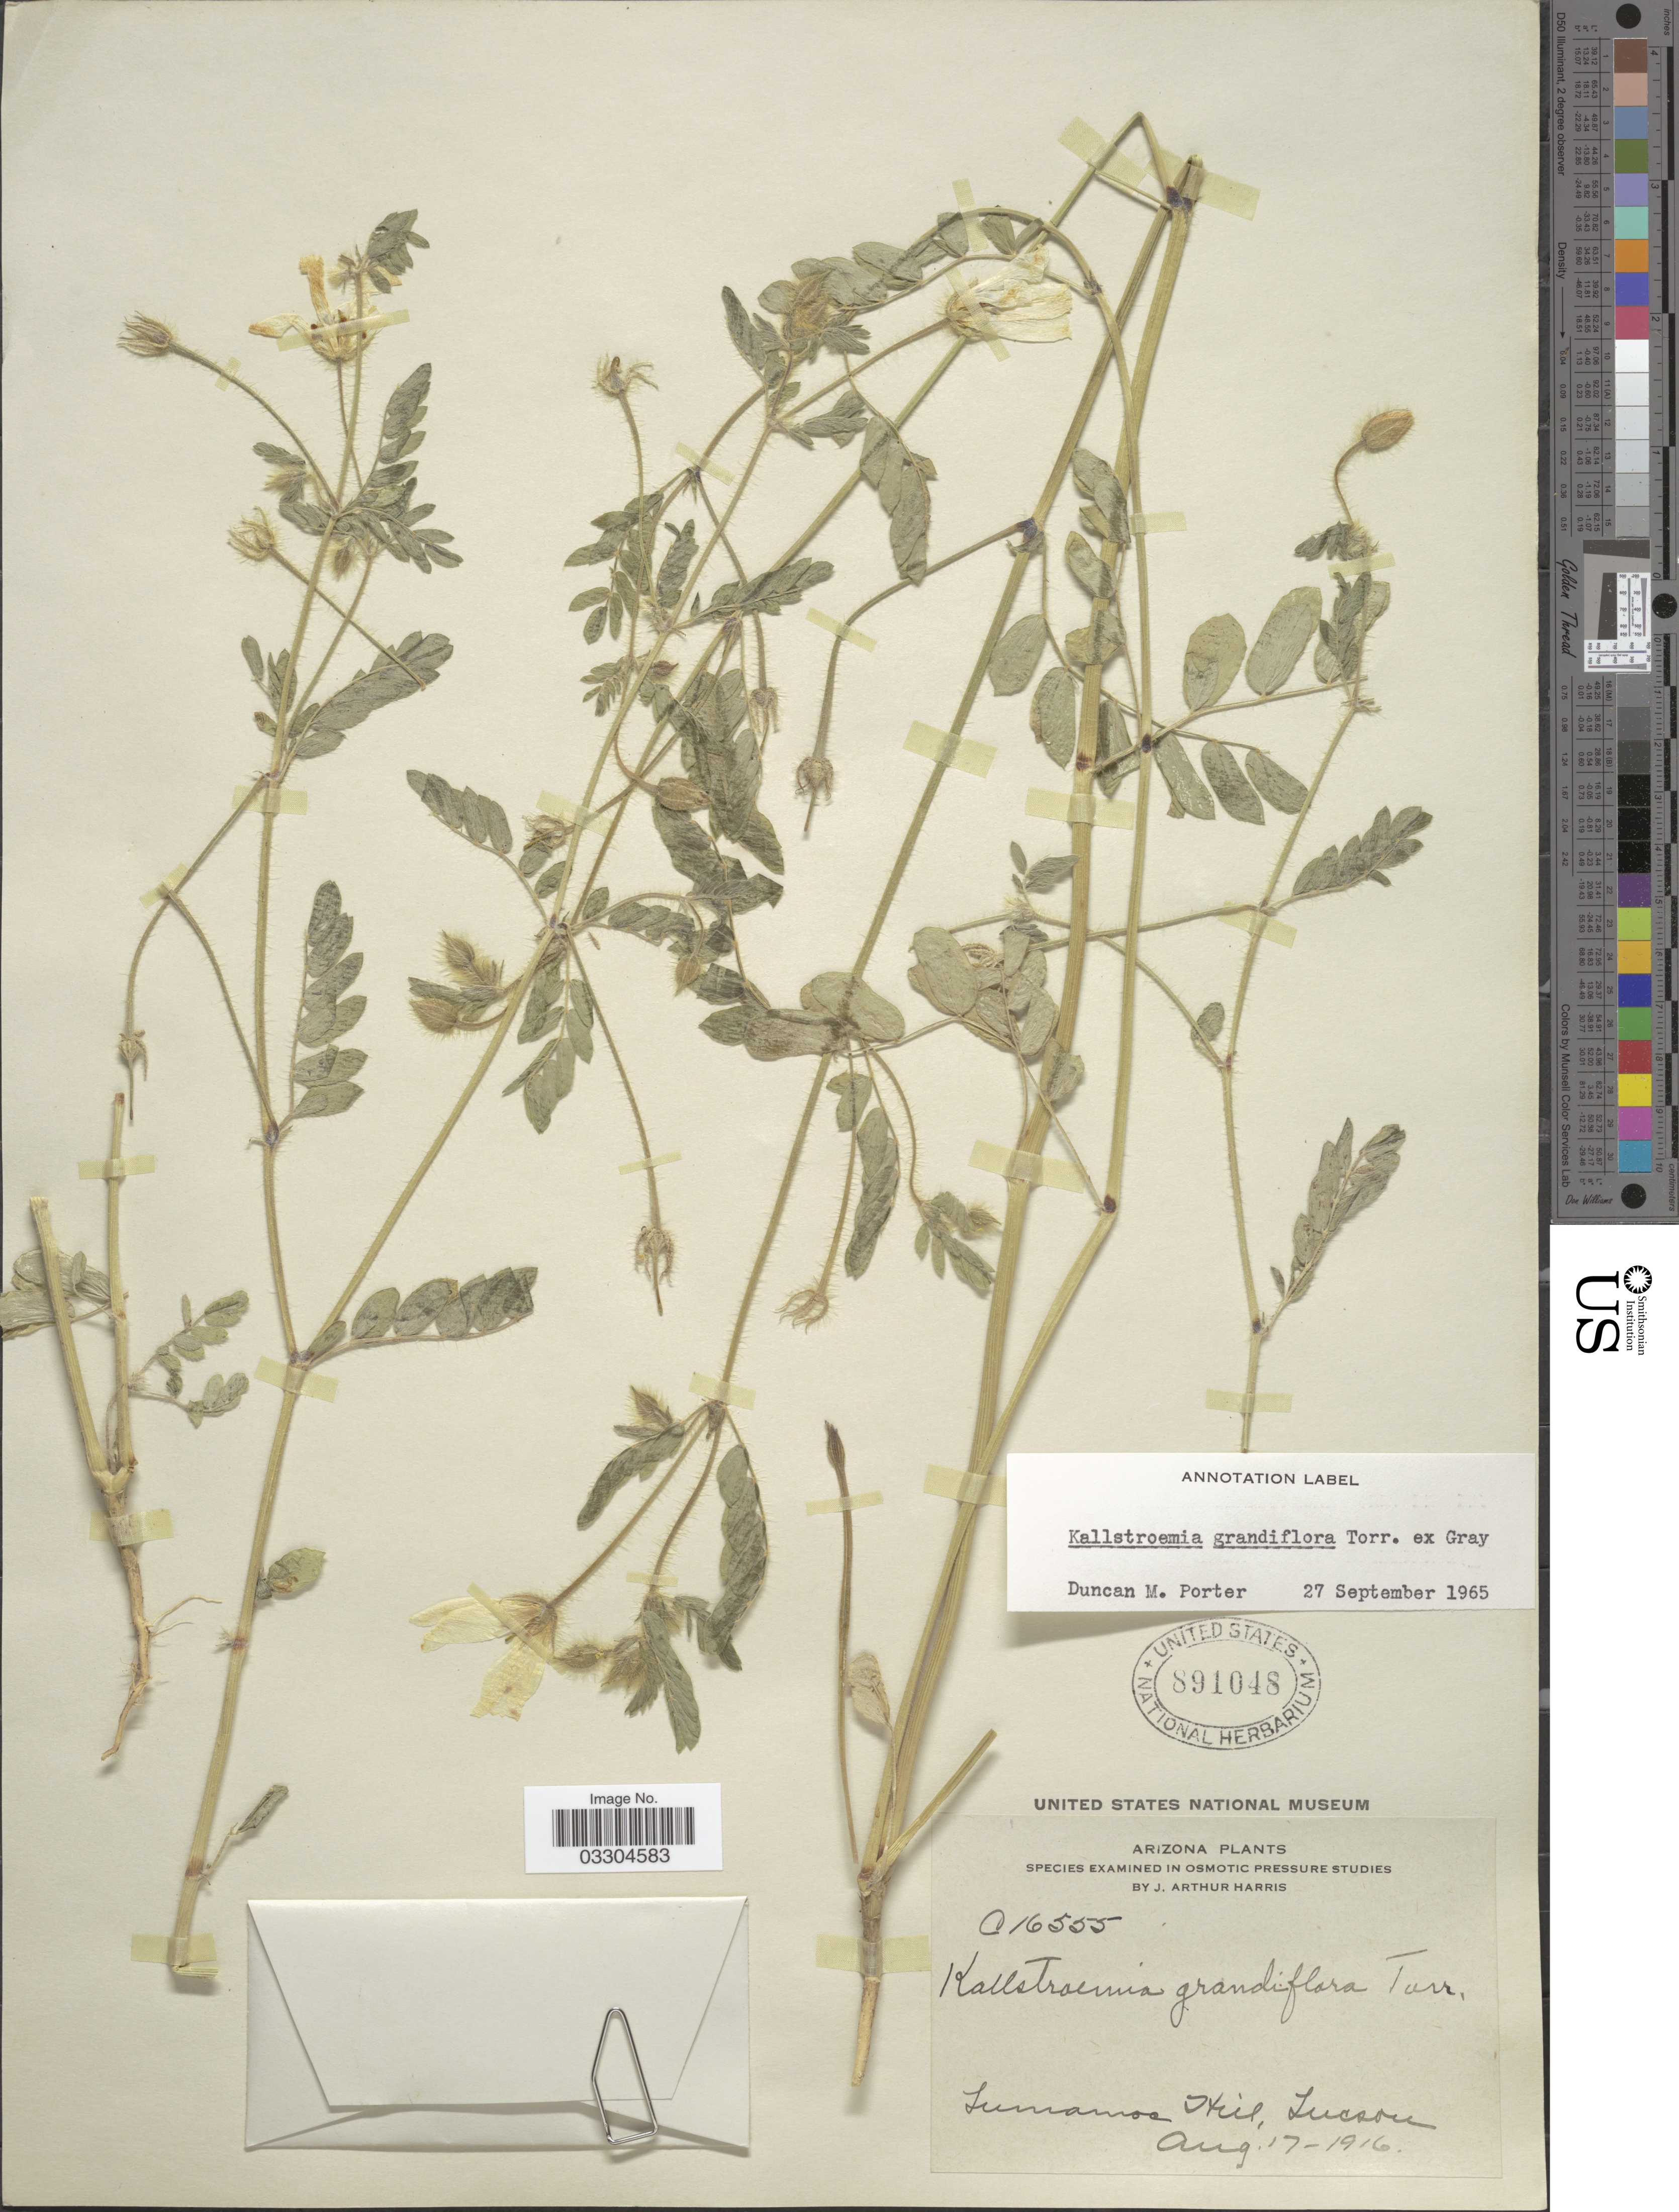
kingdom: Plantae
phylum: Tracheophyta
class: Magnoliopsida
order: Zygophyllales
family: Zygophyllaceae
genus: Kallstroemia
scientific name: Kallstroemia grandiflora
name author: Torr. ex A. Gray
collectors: J. A. Harris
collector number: C16555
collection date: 1916-08-17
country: United States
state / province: Arizona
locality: Tumamoc Hill, Tucson.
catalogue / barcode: US 891048